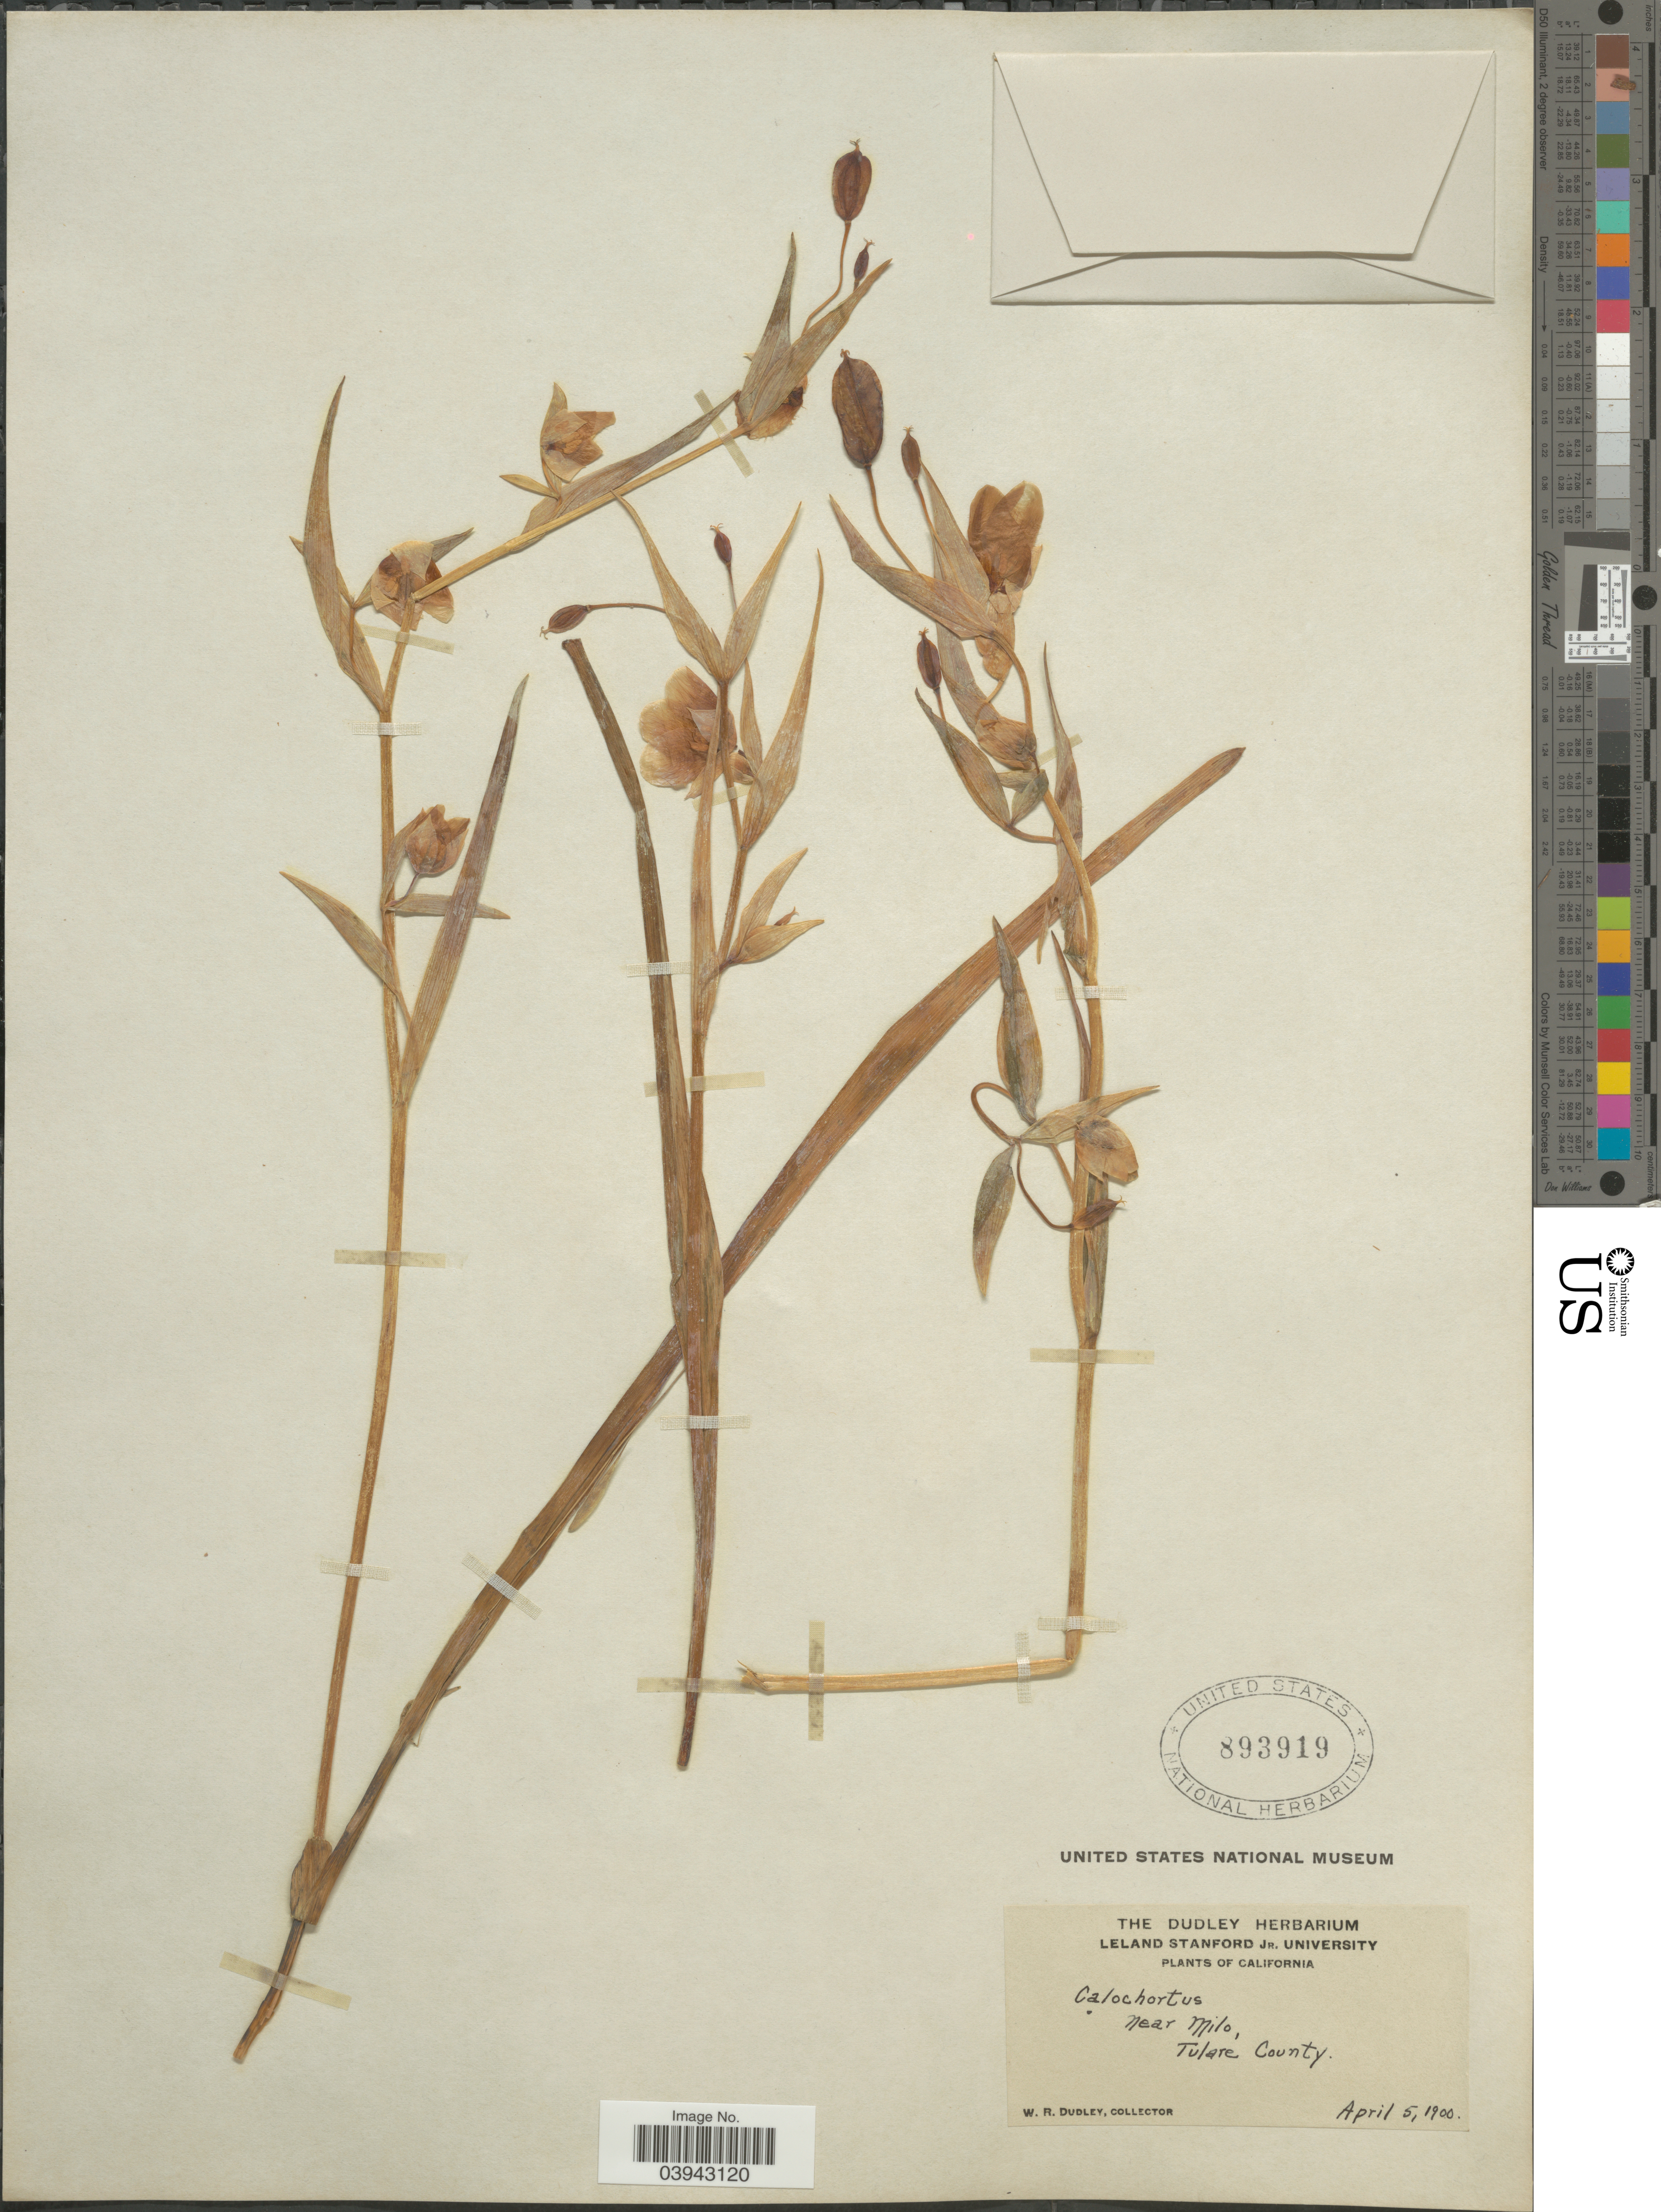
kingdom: Plantae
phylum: Tracheophyta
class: Liliopsida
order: Liliales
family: Liliaceae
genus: Calochortus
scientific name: Calochortus sp.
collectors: W. Dudley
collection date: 1900-04-05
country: United States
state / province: California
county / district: Tulare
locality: Near Milo, Tulare County.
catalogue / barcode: US 893919